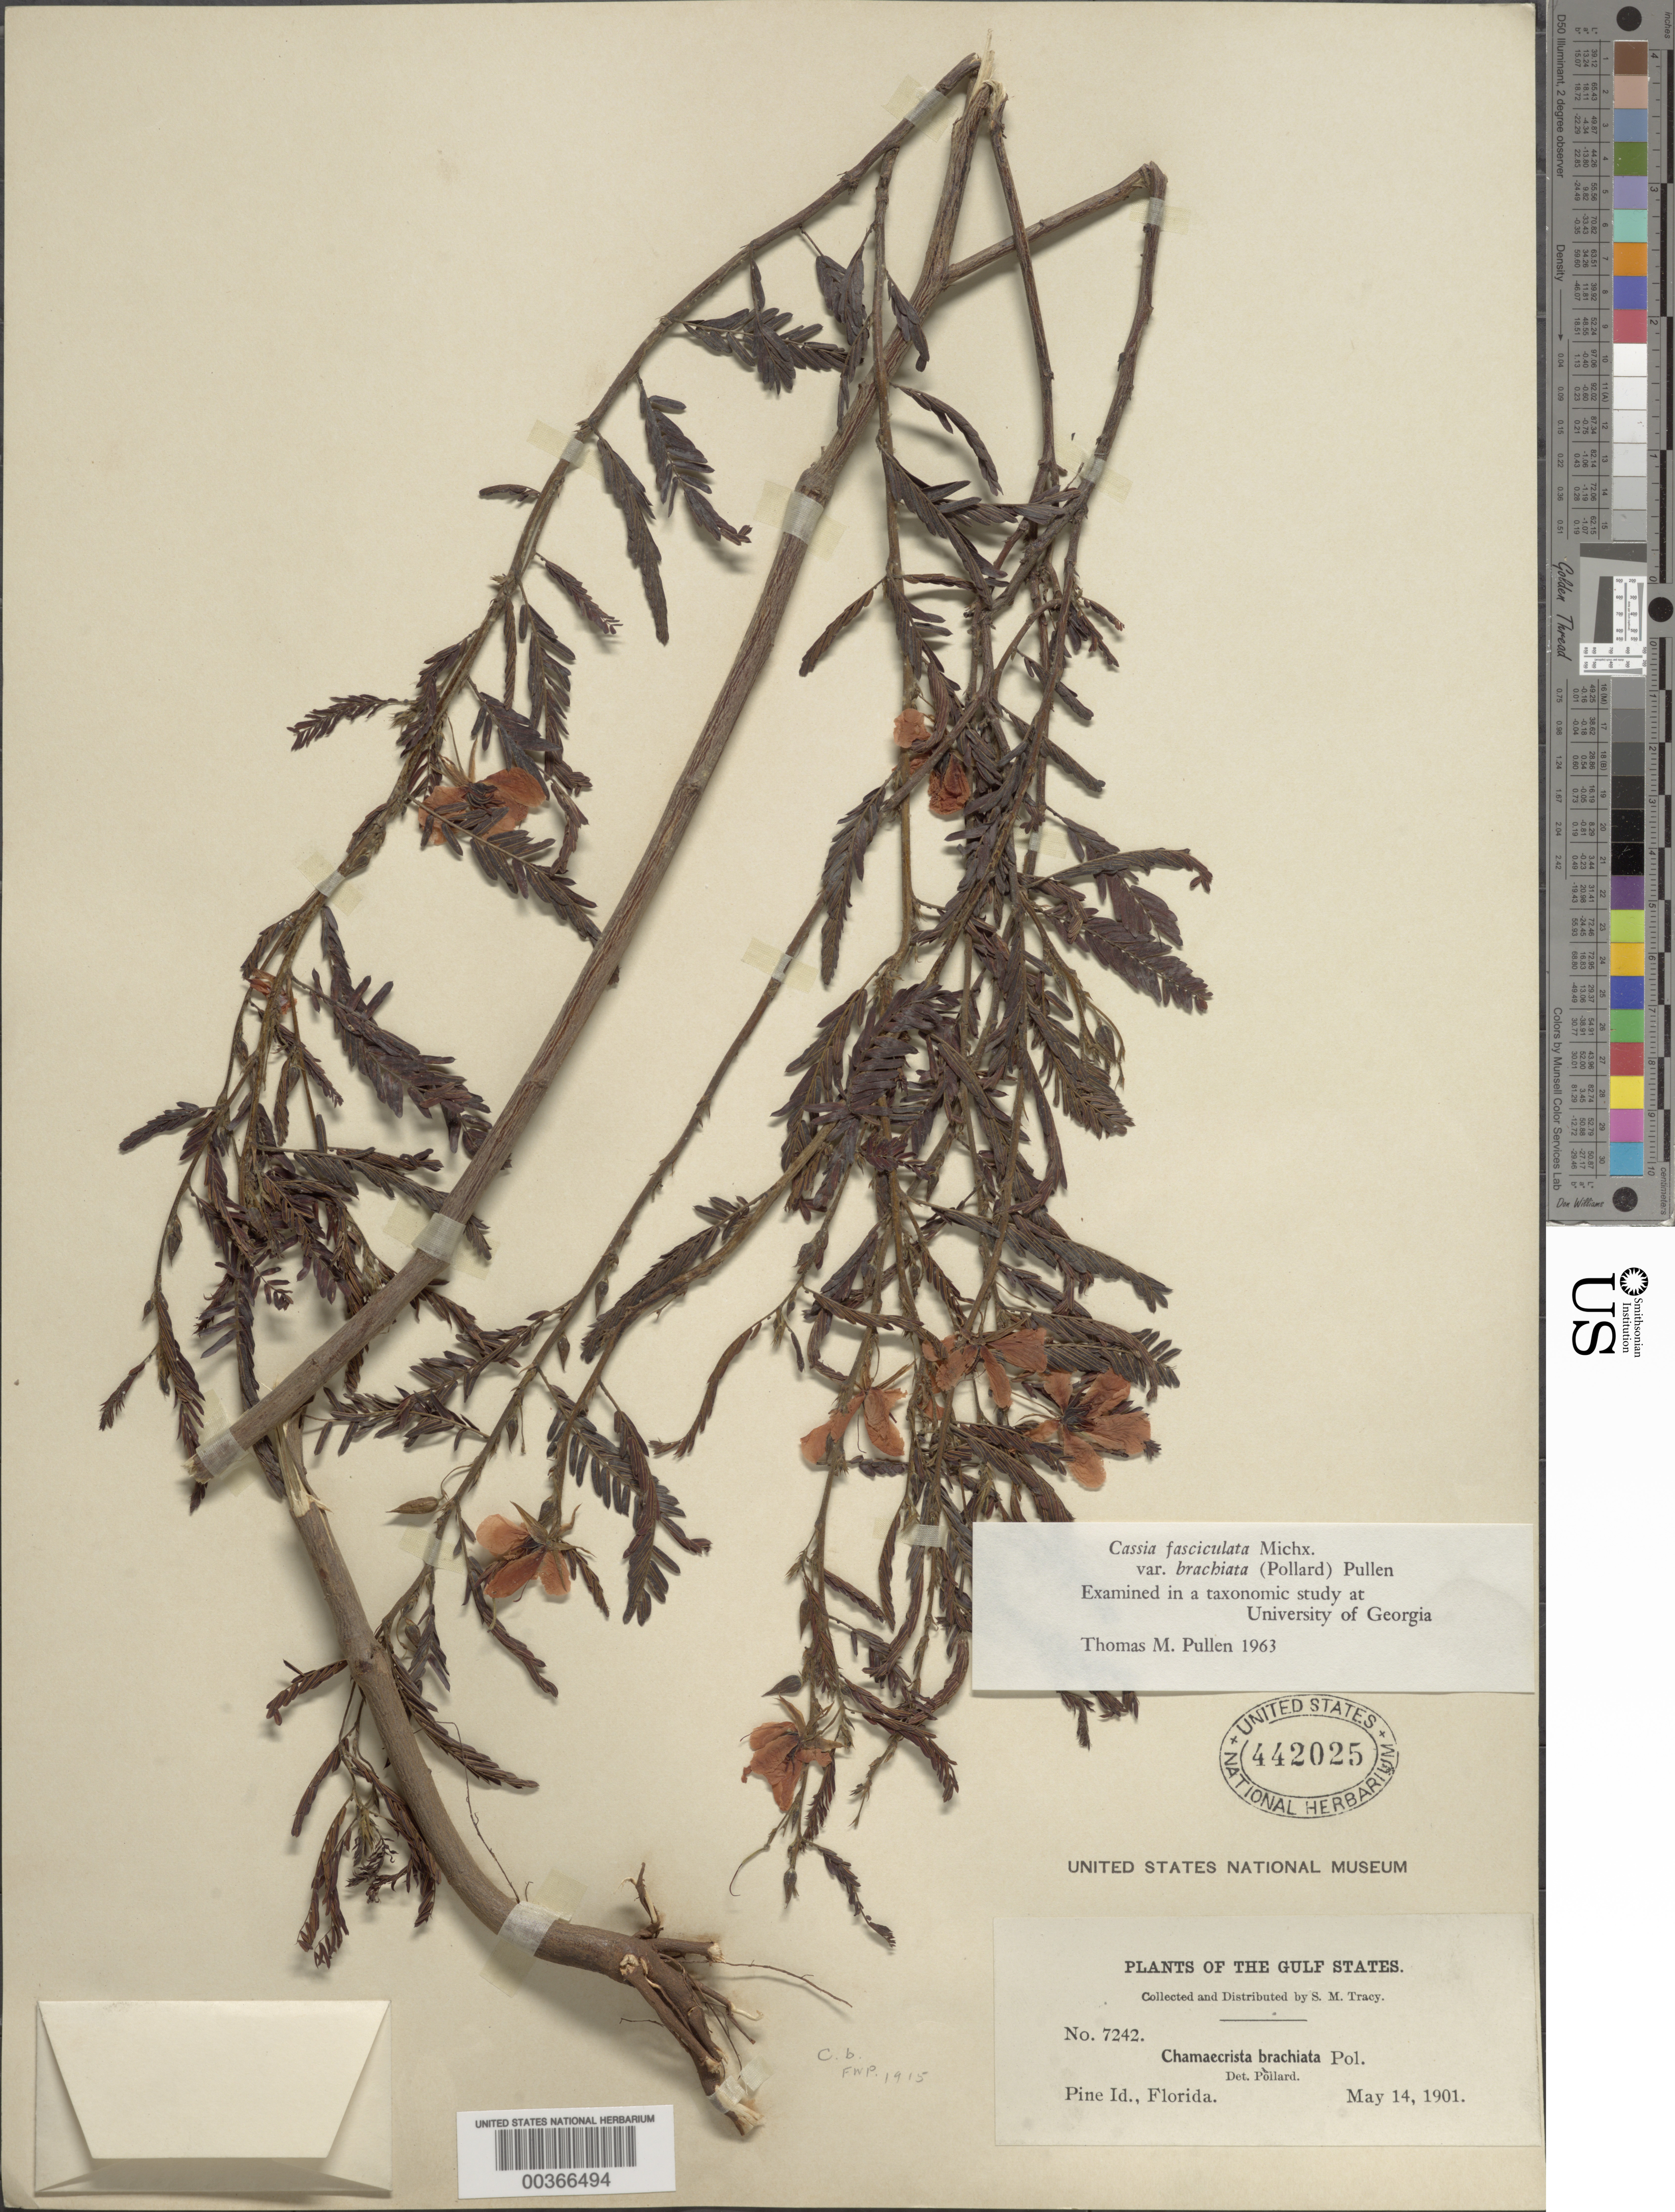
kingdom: Plantae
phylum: Tracheophyta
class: Magnoliopsida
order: Fabales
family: Fabaceae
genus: Chamaecrista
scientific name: Chamaecrista fasciculata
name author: (Michx.) Greene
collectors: S. M. Tracy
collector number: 7242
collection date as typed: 14 May 1901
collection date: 1901-05-14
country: United States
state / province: Florida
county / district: Lee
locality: Pine i.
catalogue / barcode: US 442025